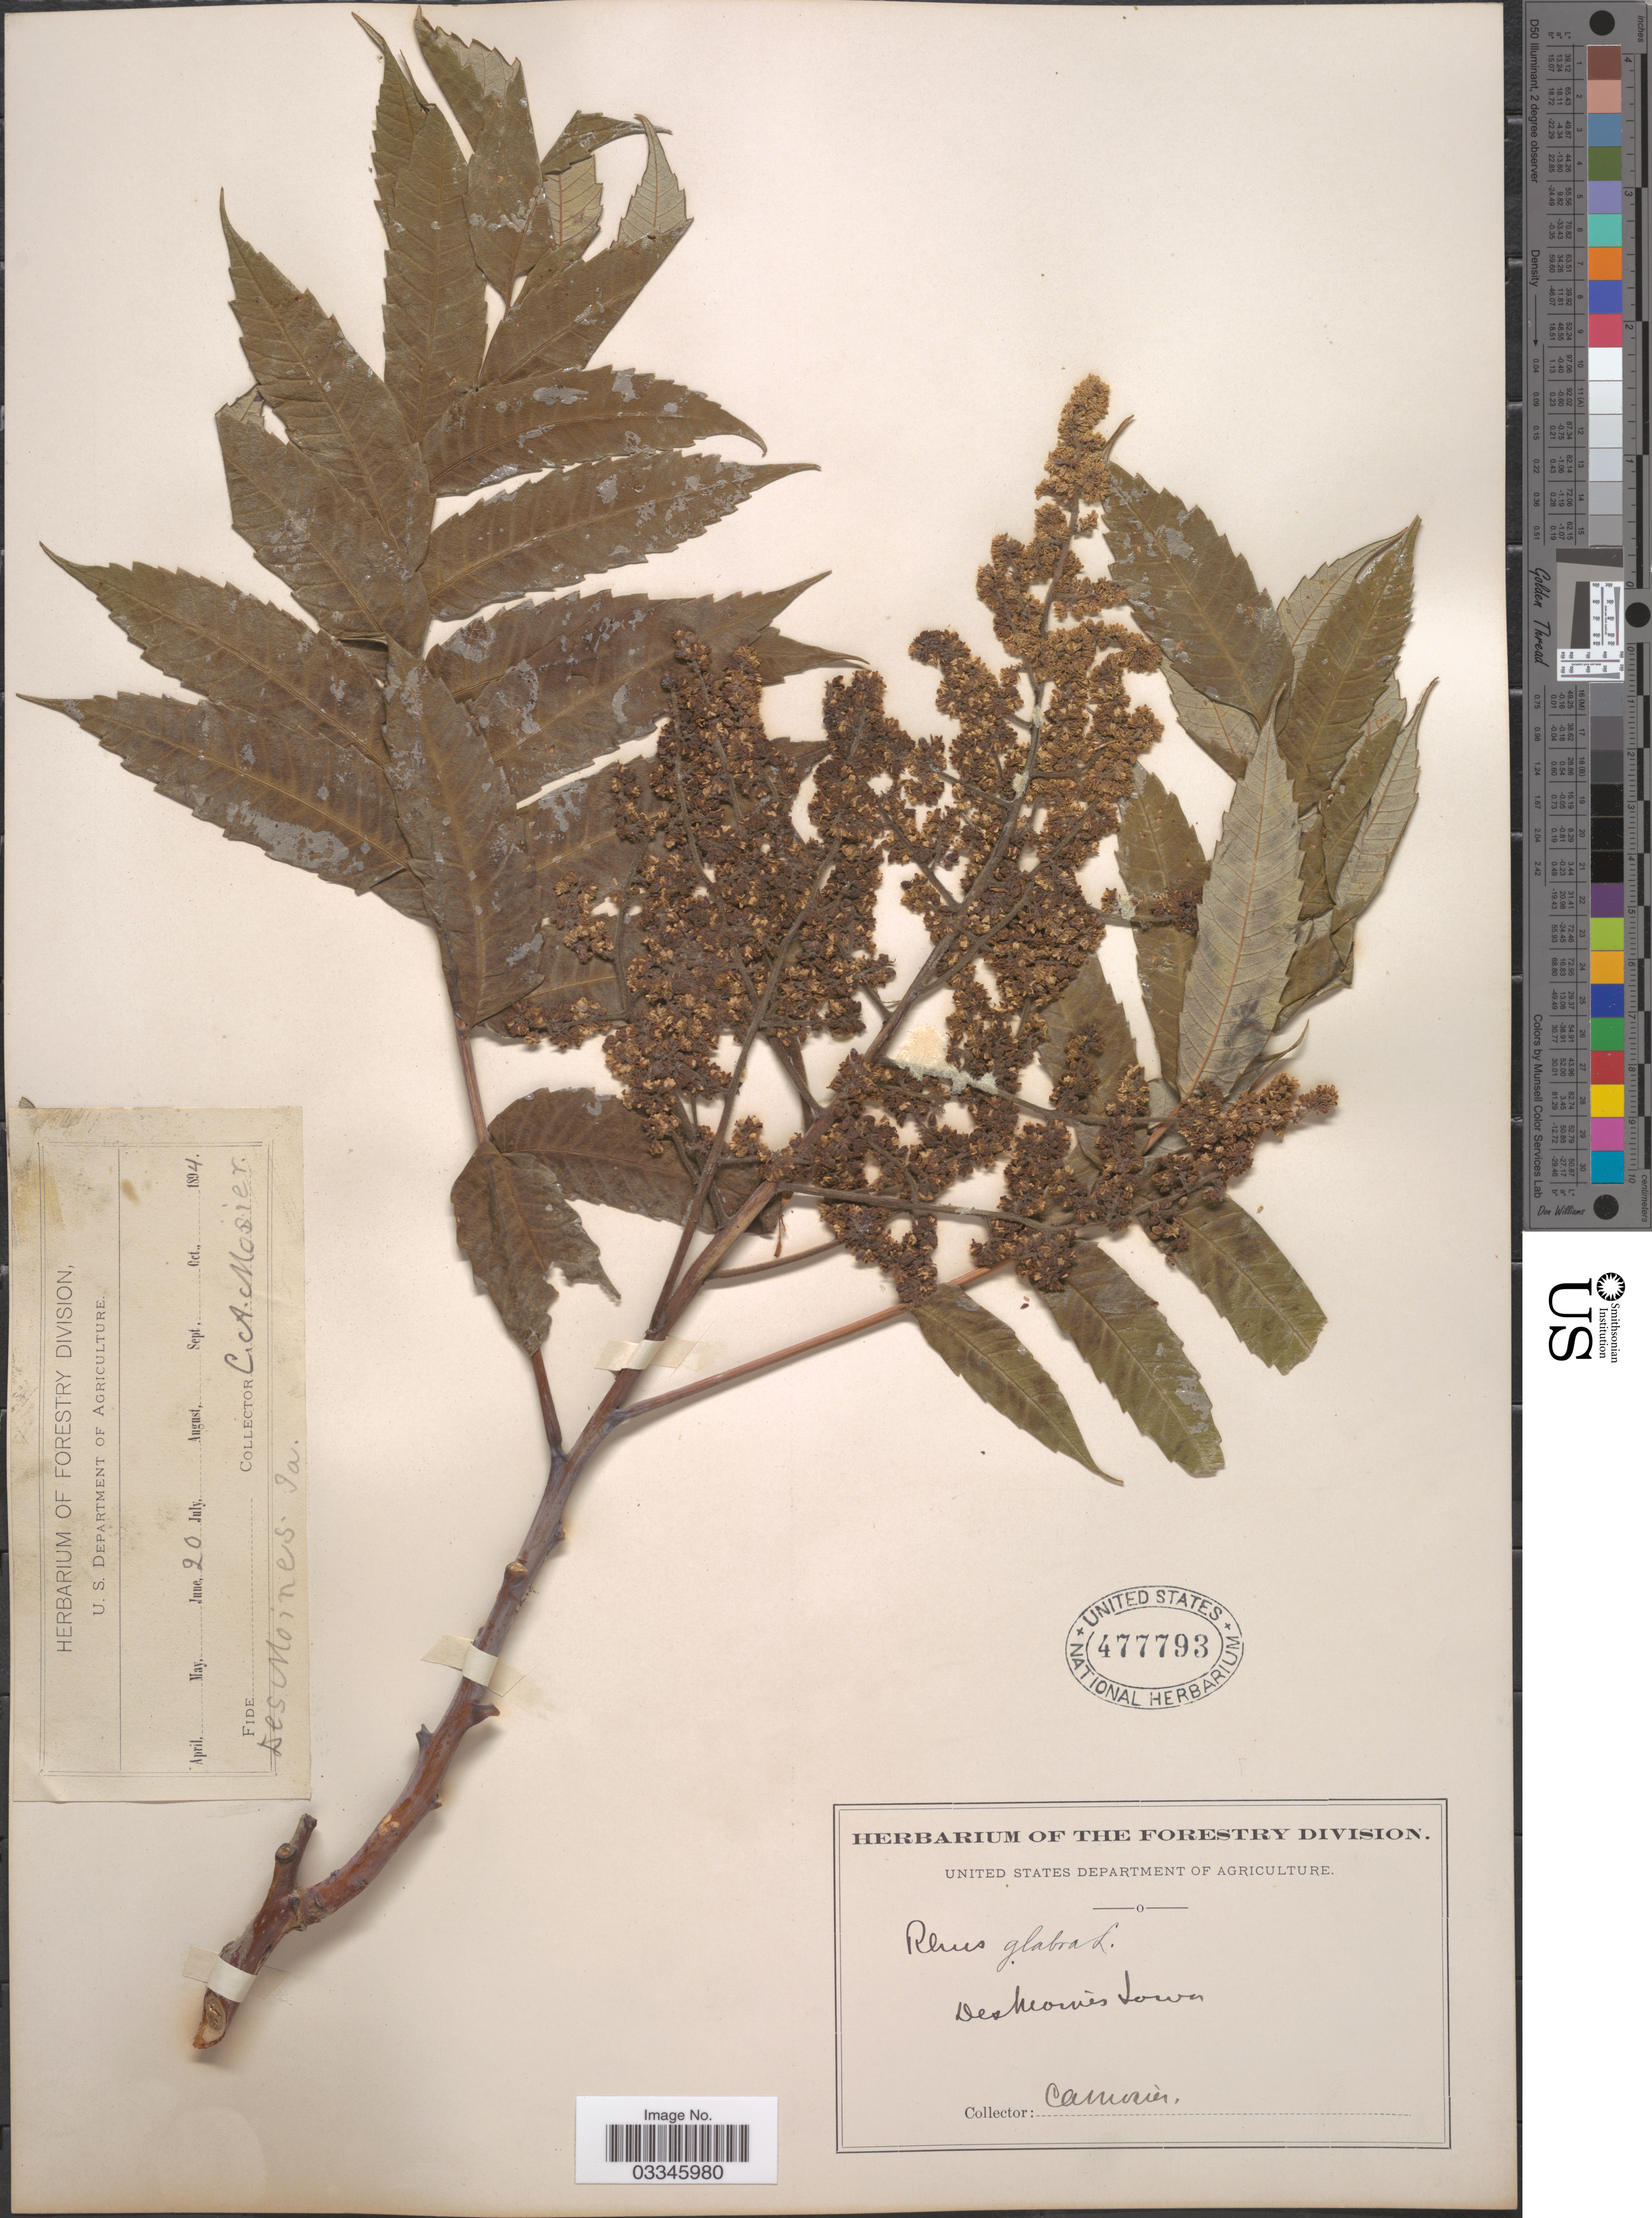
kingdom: Plantae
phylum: Tracheophyta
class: Magnoliopsida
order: Sapindales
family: Anacardiaceae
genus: Rhus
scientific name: Rhus glabra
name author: L.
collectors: C. A. Mosier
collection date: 1894-06-20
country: United States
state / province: Iowa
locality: Des Moines.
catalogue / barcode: US 477793